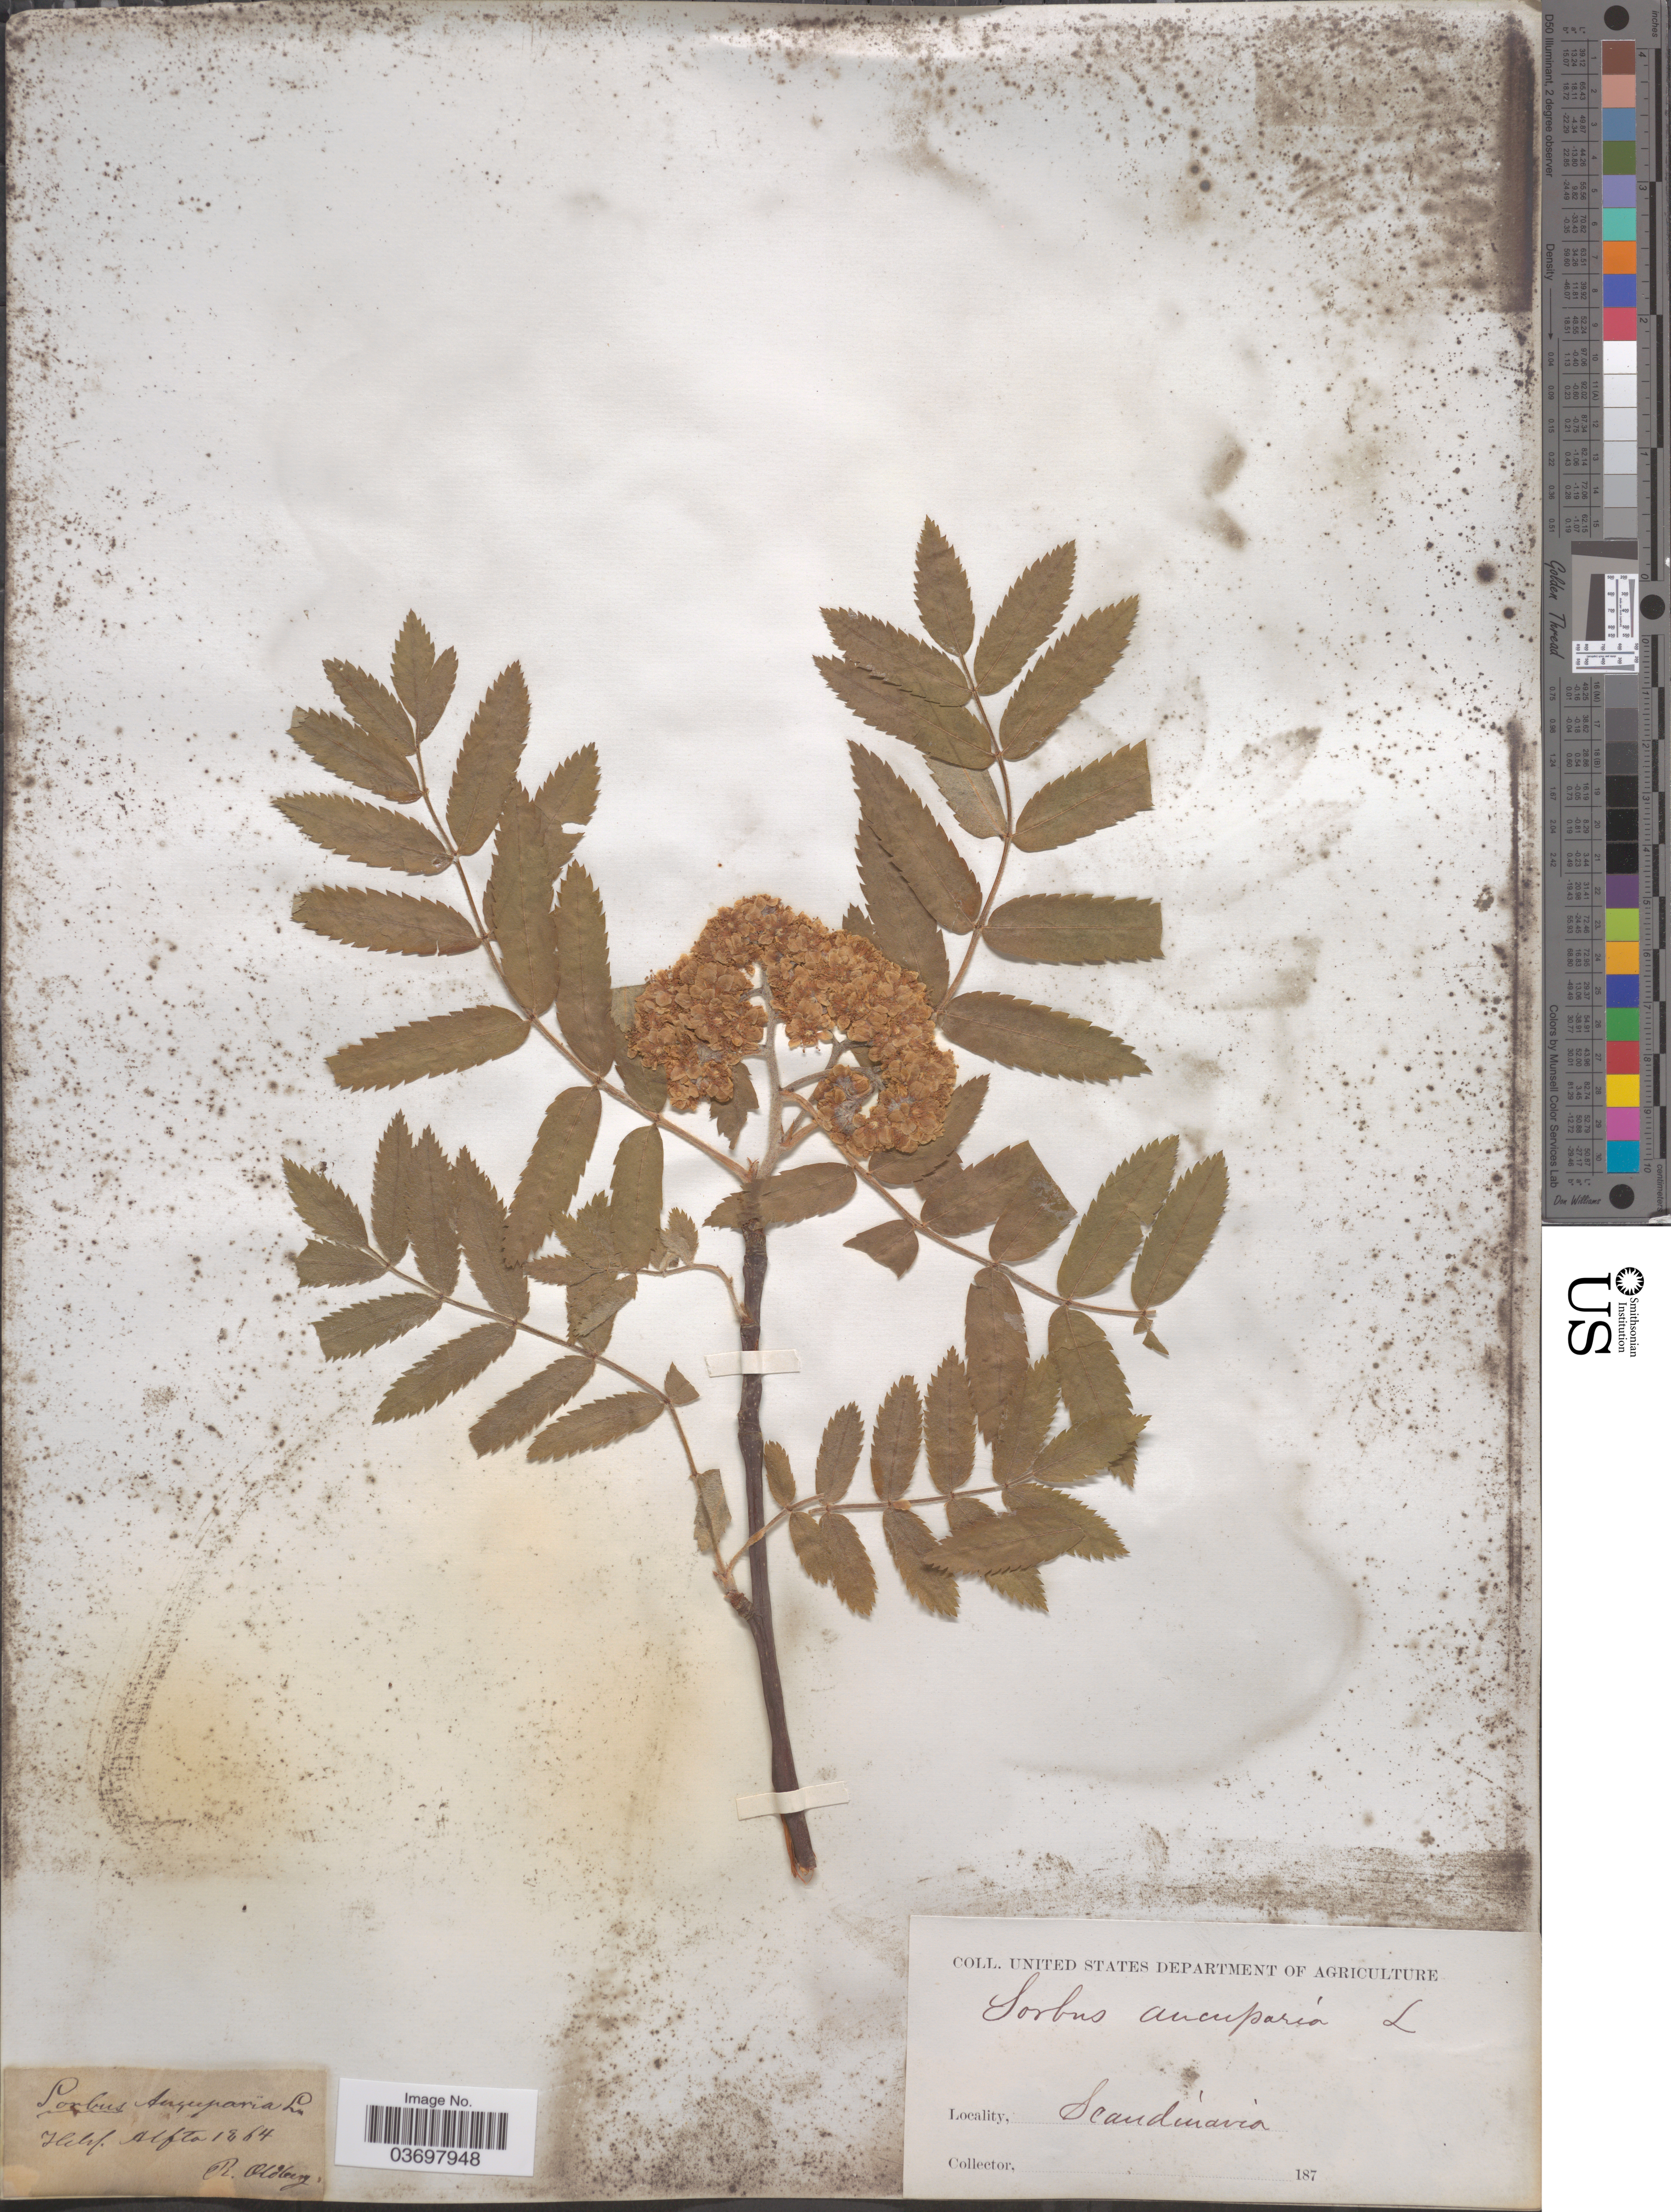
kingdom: Plantae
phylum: Tracheophyta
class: Magnoliopsida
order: Rosales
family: Rosaceae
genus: Sorbus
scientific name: Sorbus aucuparia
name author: L.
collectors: R. Oldberg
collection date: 1864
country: Switzerland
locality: Helel. Alfta. Scandinavia.